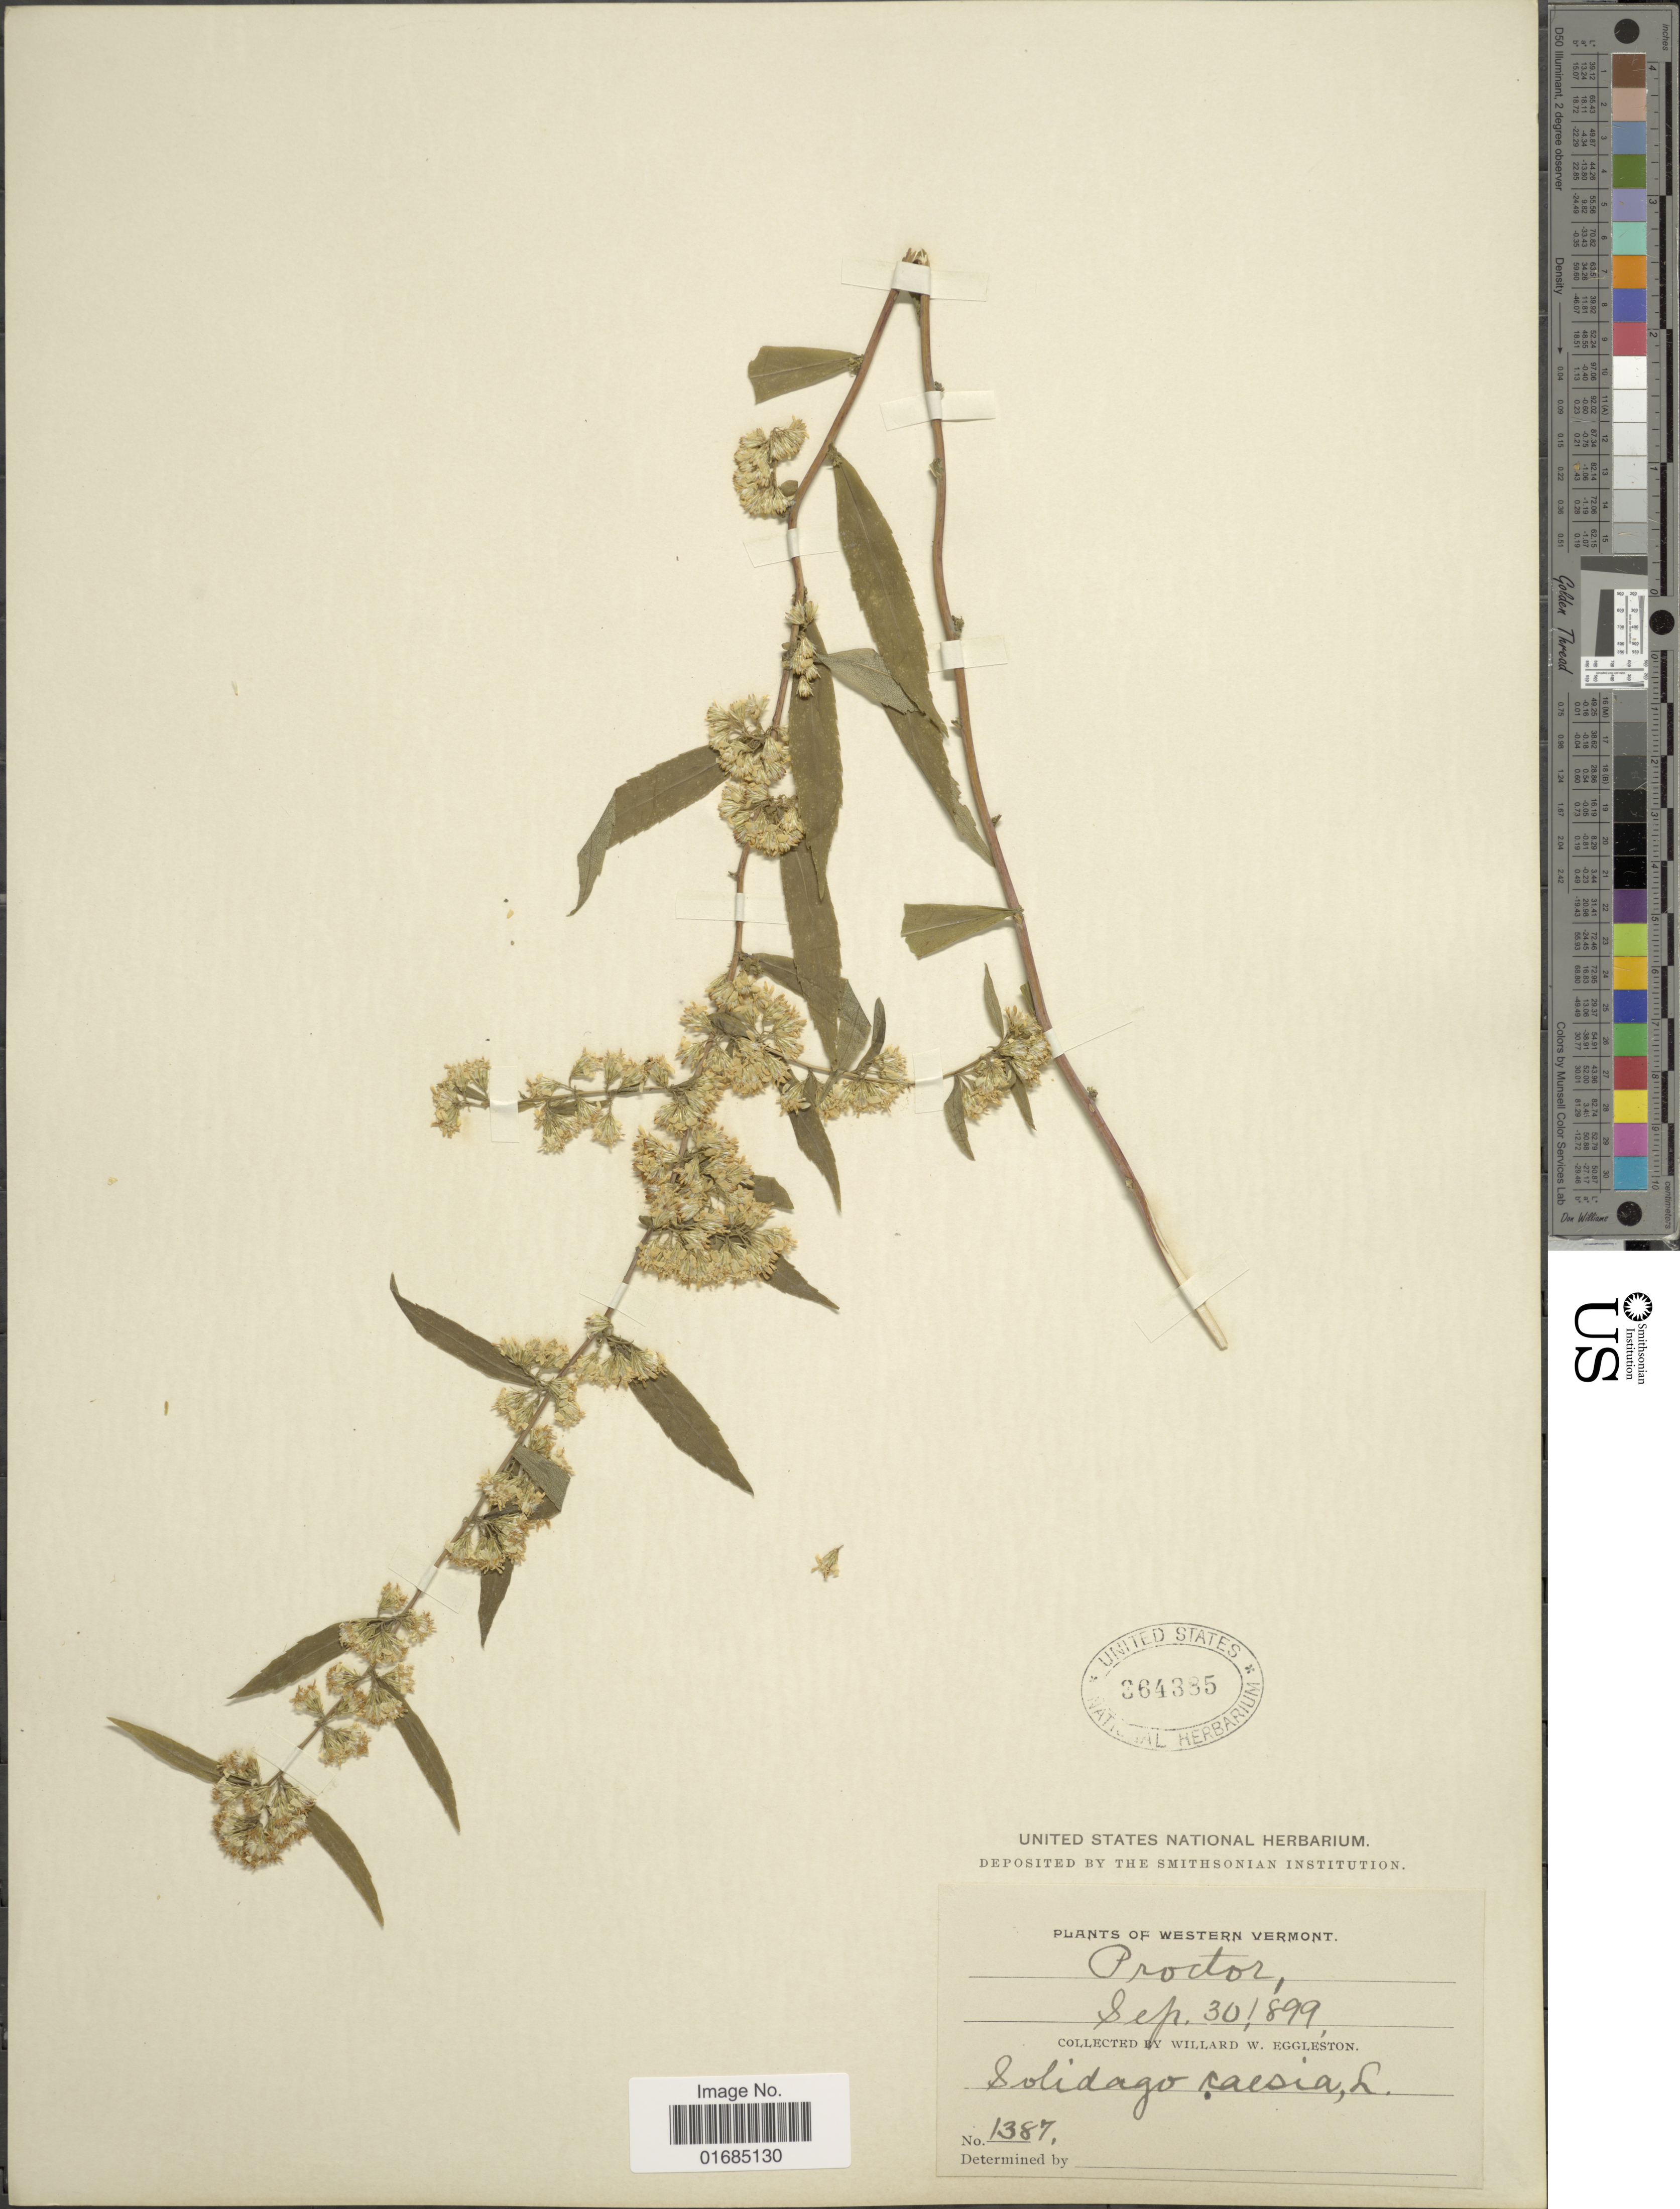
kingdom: Plantae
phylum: Tracheophyta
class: Magnoliopsida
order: Asterales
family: Asteraceae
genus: Solidago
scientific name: Solidago caesia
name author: L.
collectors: W. W. Eggleston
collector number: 1387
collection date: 1899-09-30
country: United States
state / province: Vermont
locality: Western Vermont. Proctor.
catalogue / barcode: US 364385